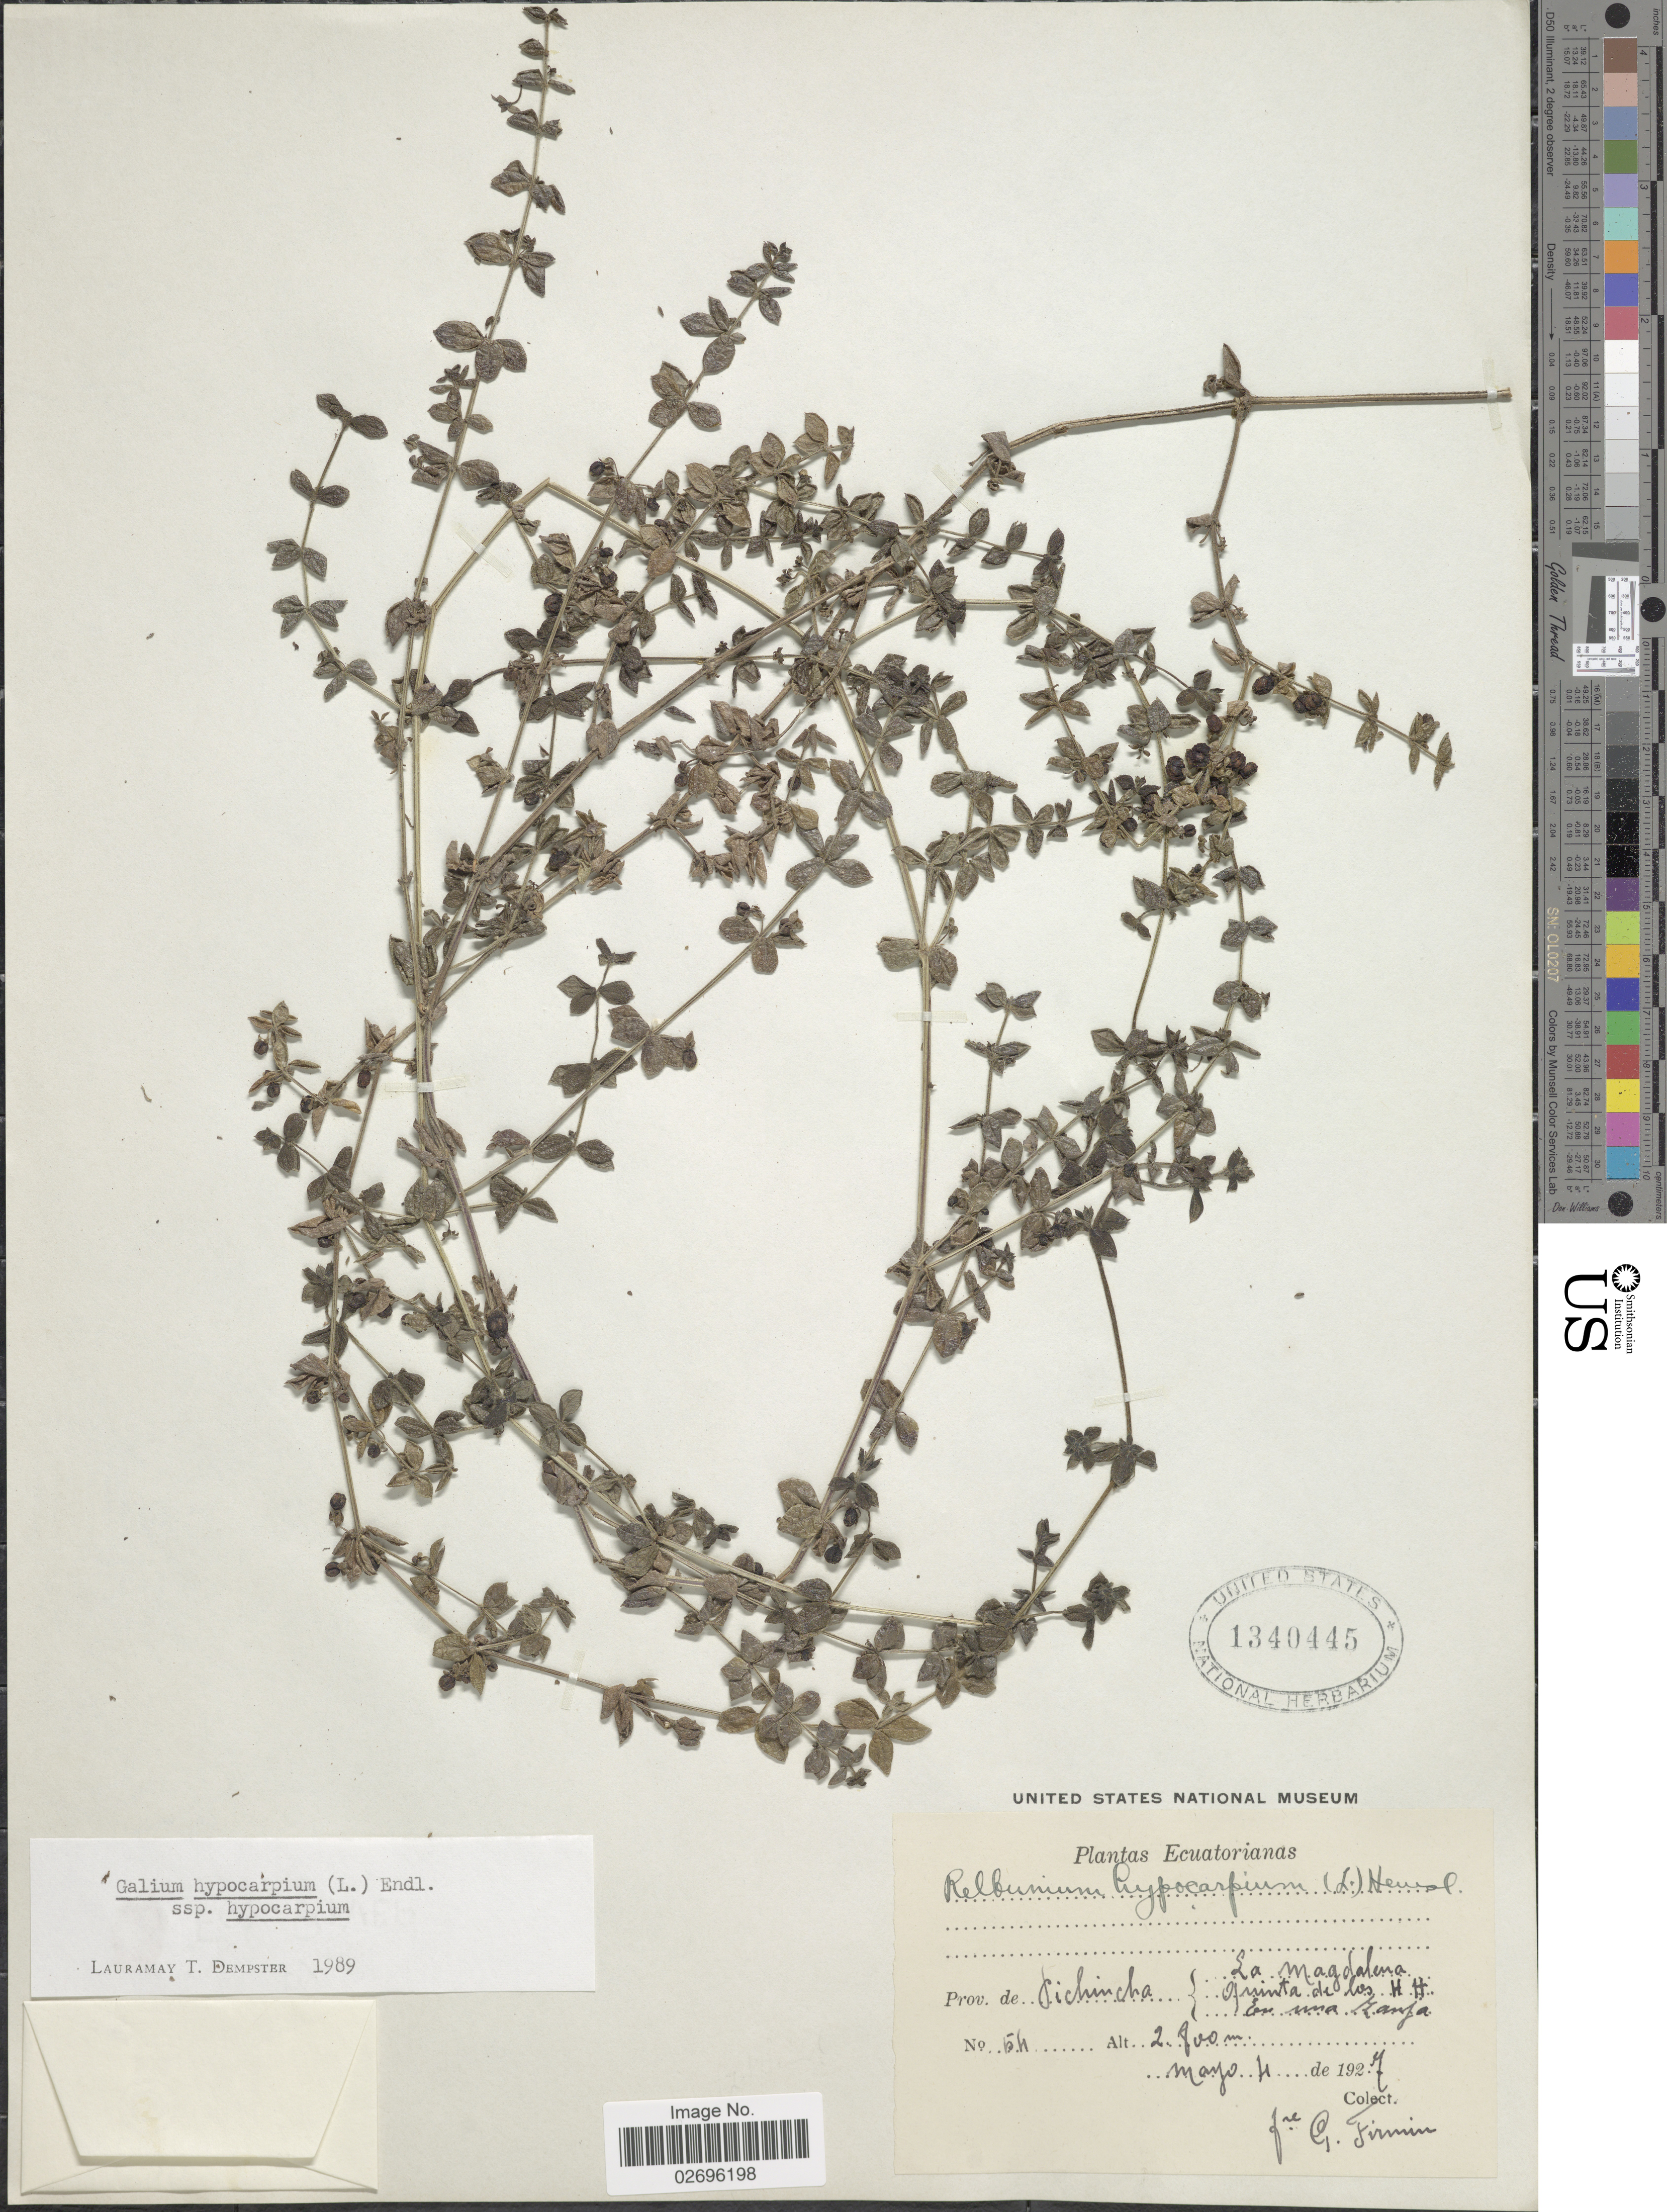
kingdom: Plantae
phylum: Tracheophyta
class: Magnoliopsida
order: Gentianales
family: Rubiaceae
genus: Galium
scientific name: Galium hypocarpium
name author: (L.) Endl. ex Griseb.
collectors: F. Firmin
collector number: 54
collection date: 1927-05-04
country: Ecuador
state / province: Pichincha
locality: La Magdalena quinta de los H. H. En una Granja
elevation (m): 2800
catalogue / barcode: US 1340445